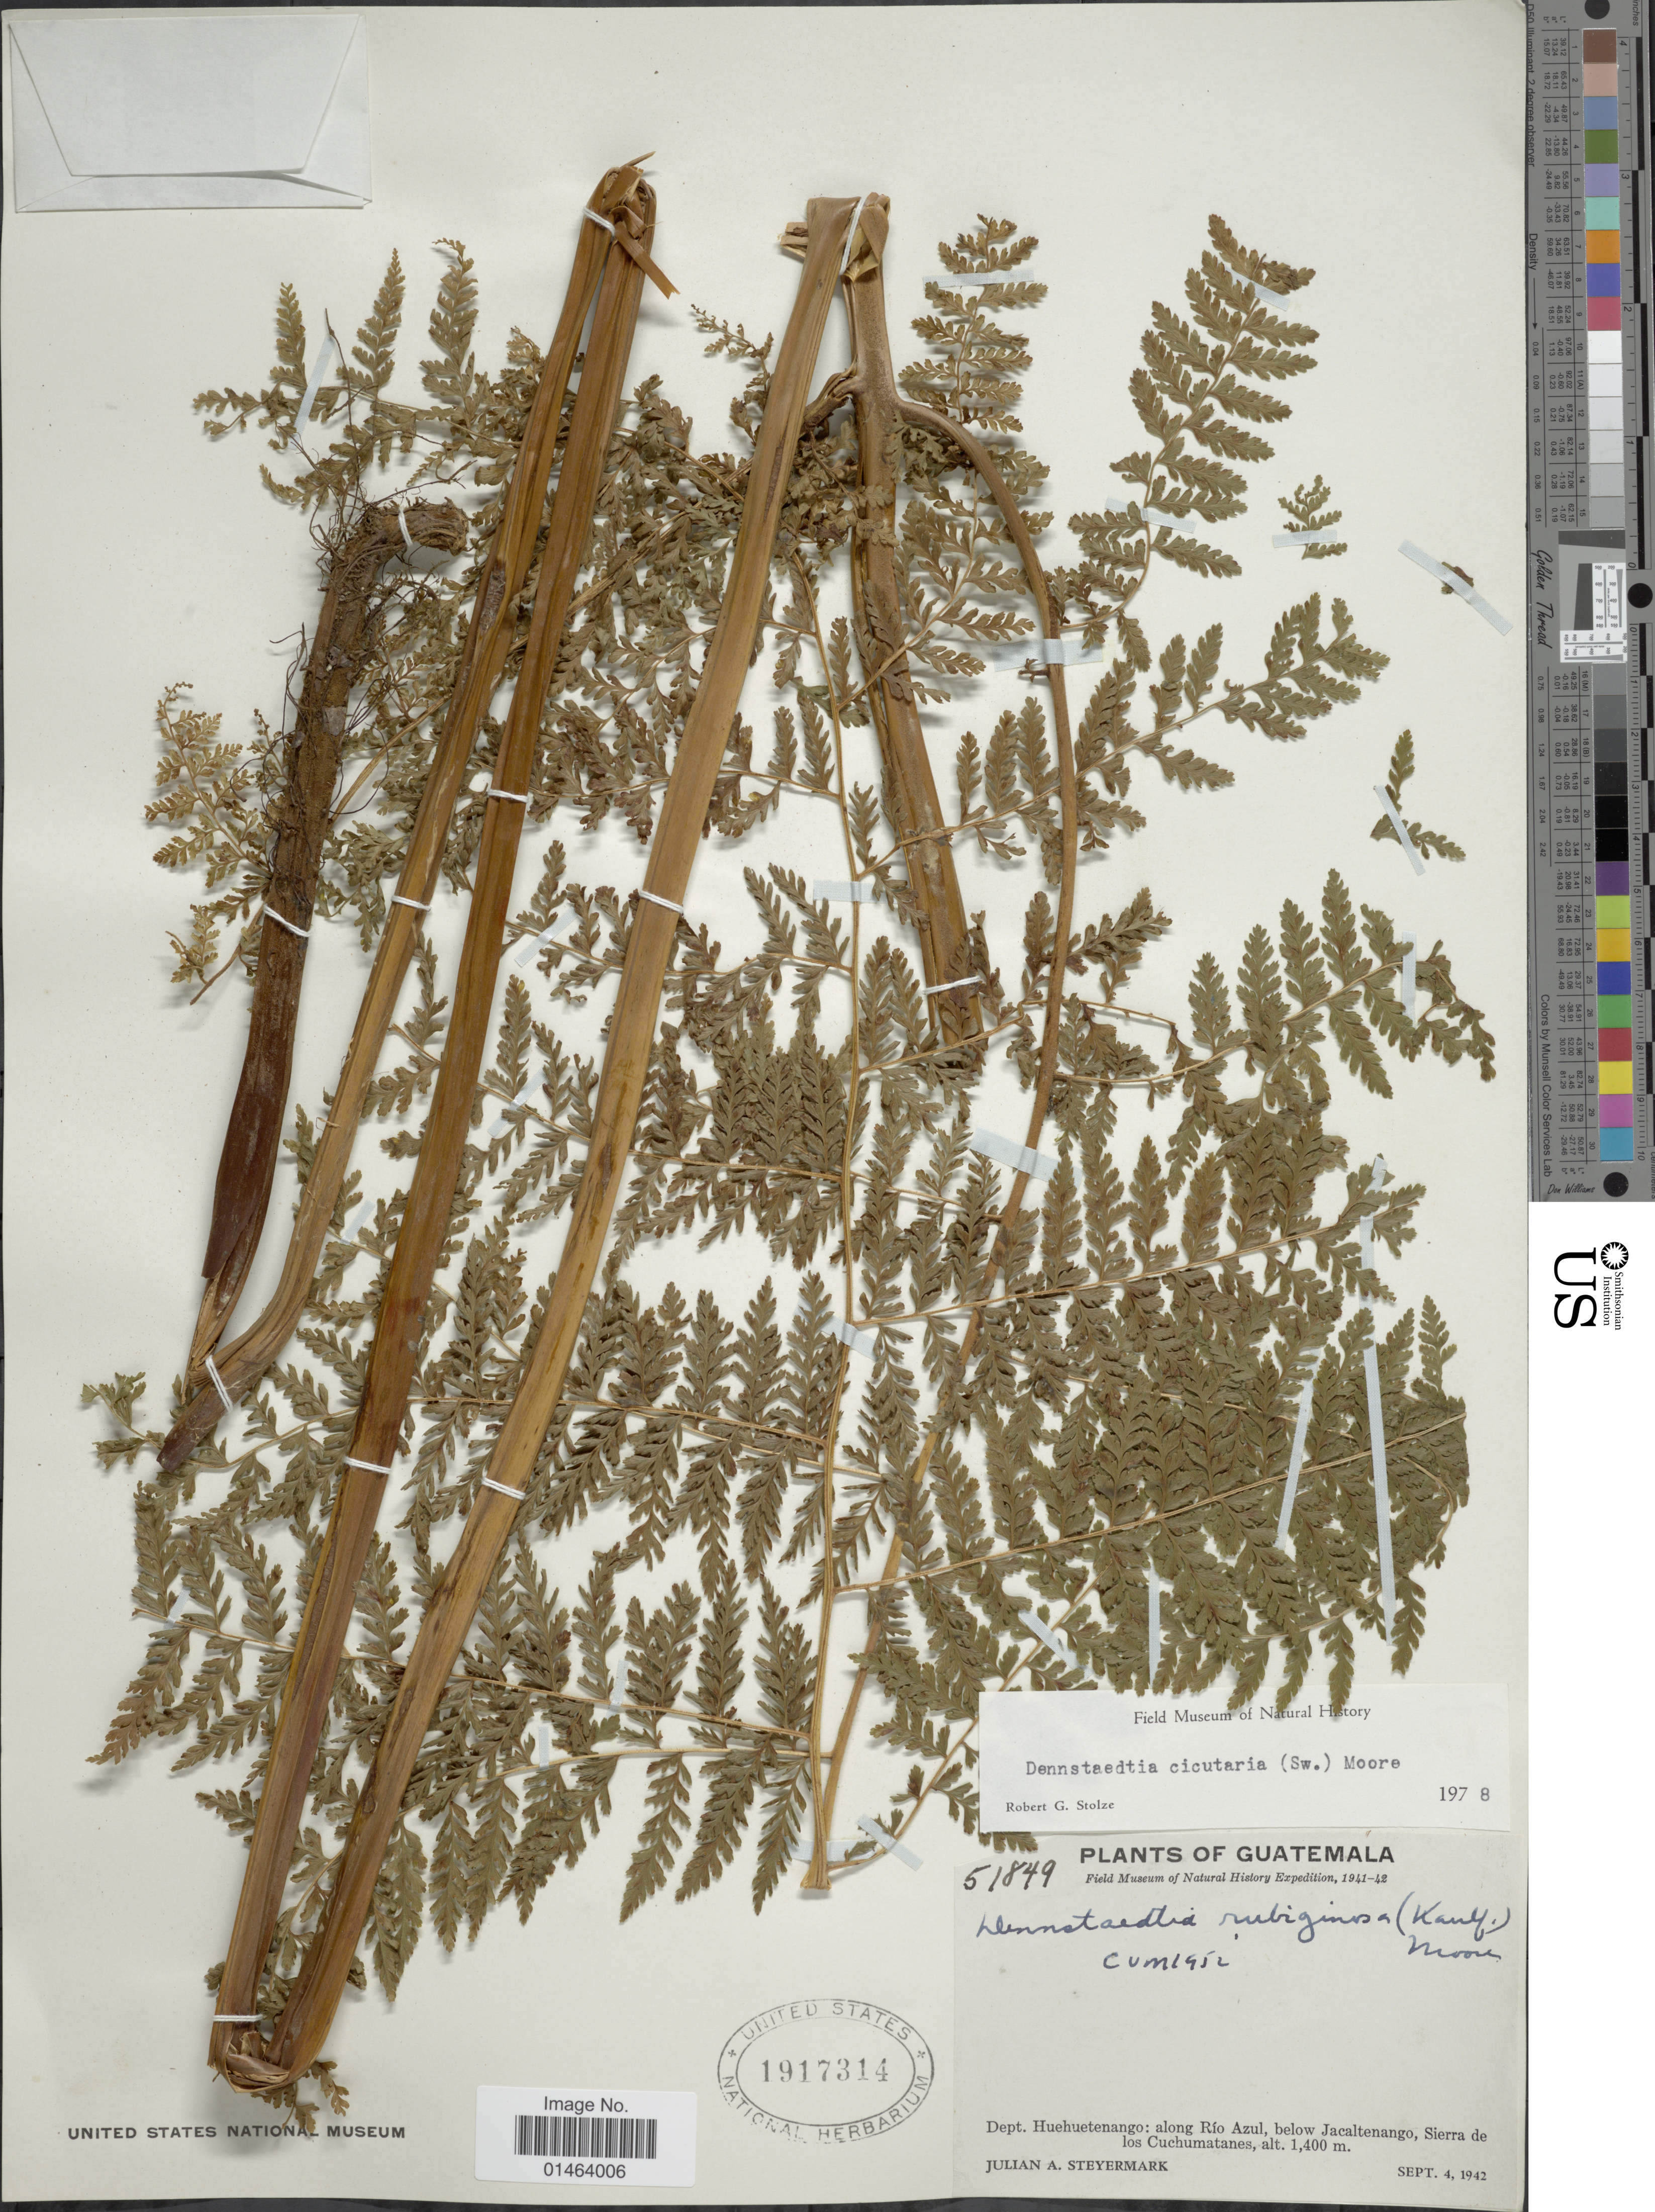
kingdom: Plantae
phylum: Tracheophyta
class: Polypodiopsida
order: Polypodiales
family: Dennstaedtiaceae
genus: Dennstaedtia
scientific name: Dennstaedtia cicutaria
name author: (Sw.) T. Moore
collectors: J. Steyermark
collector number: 51849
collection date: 1942-09-04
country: Guatemala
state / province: Huehuetenango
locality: Guatemala, Huehuetenango: along Rio Azul, below Jacaltenanago, Sierra de los Cuchumatanes.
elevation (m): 1400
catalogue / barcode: US 1917314